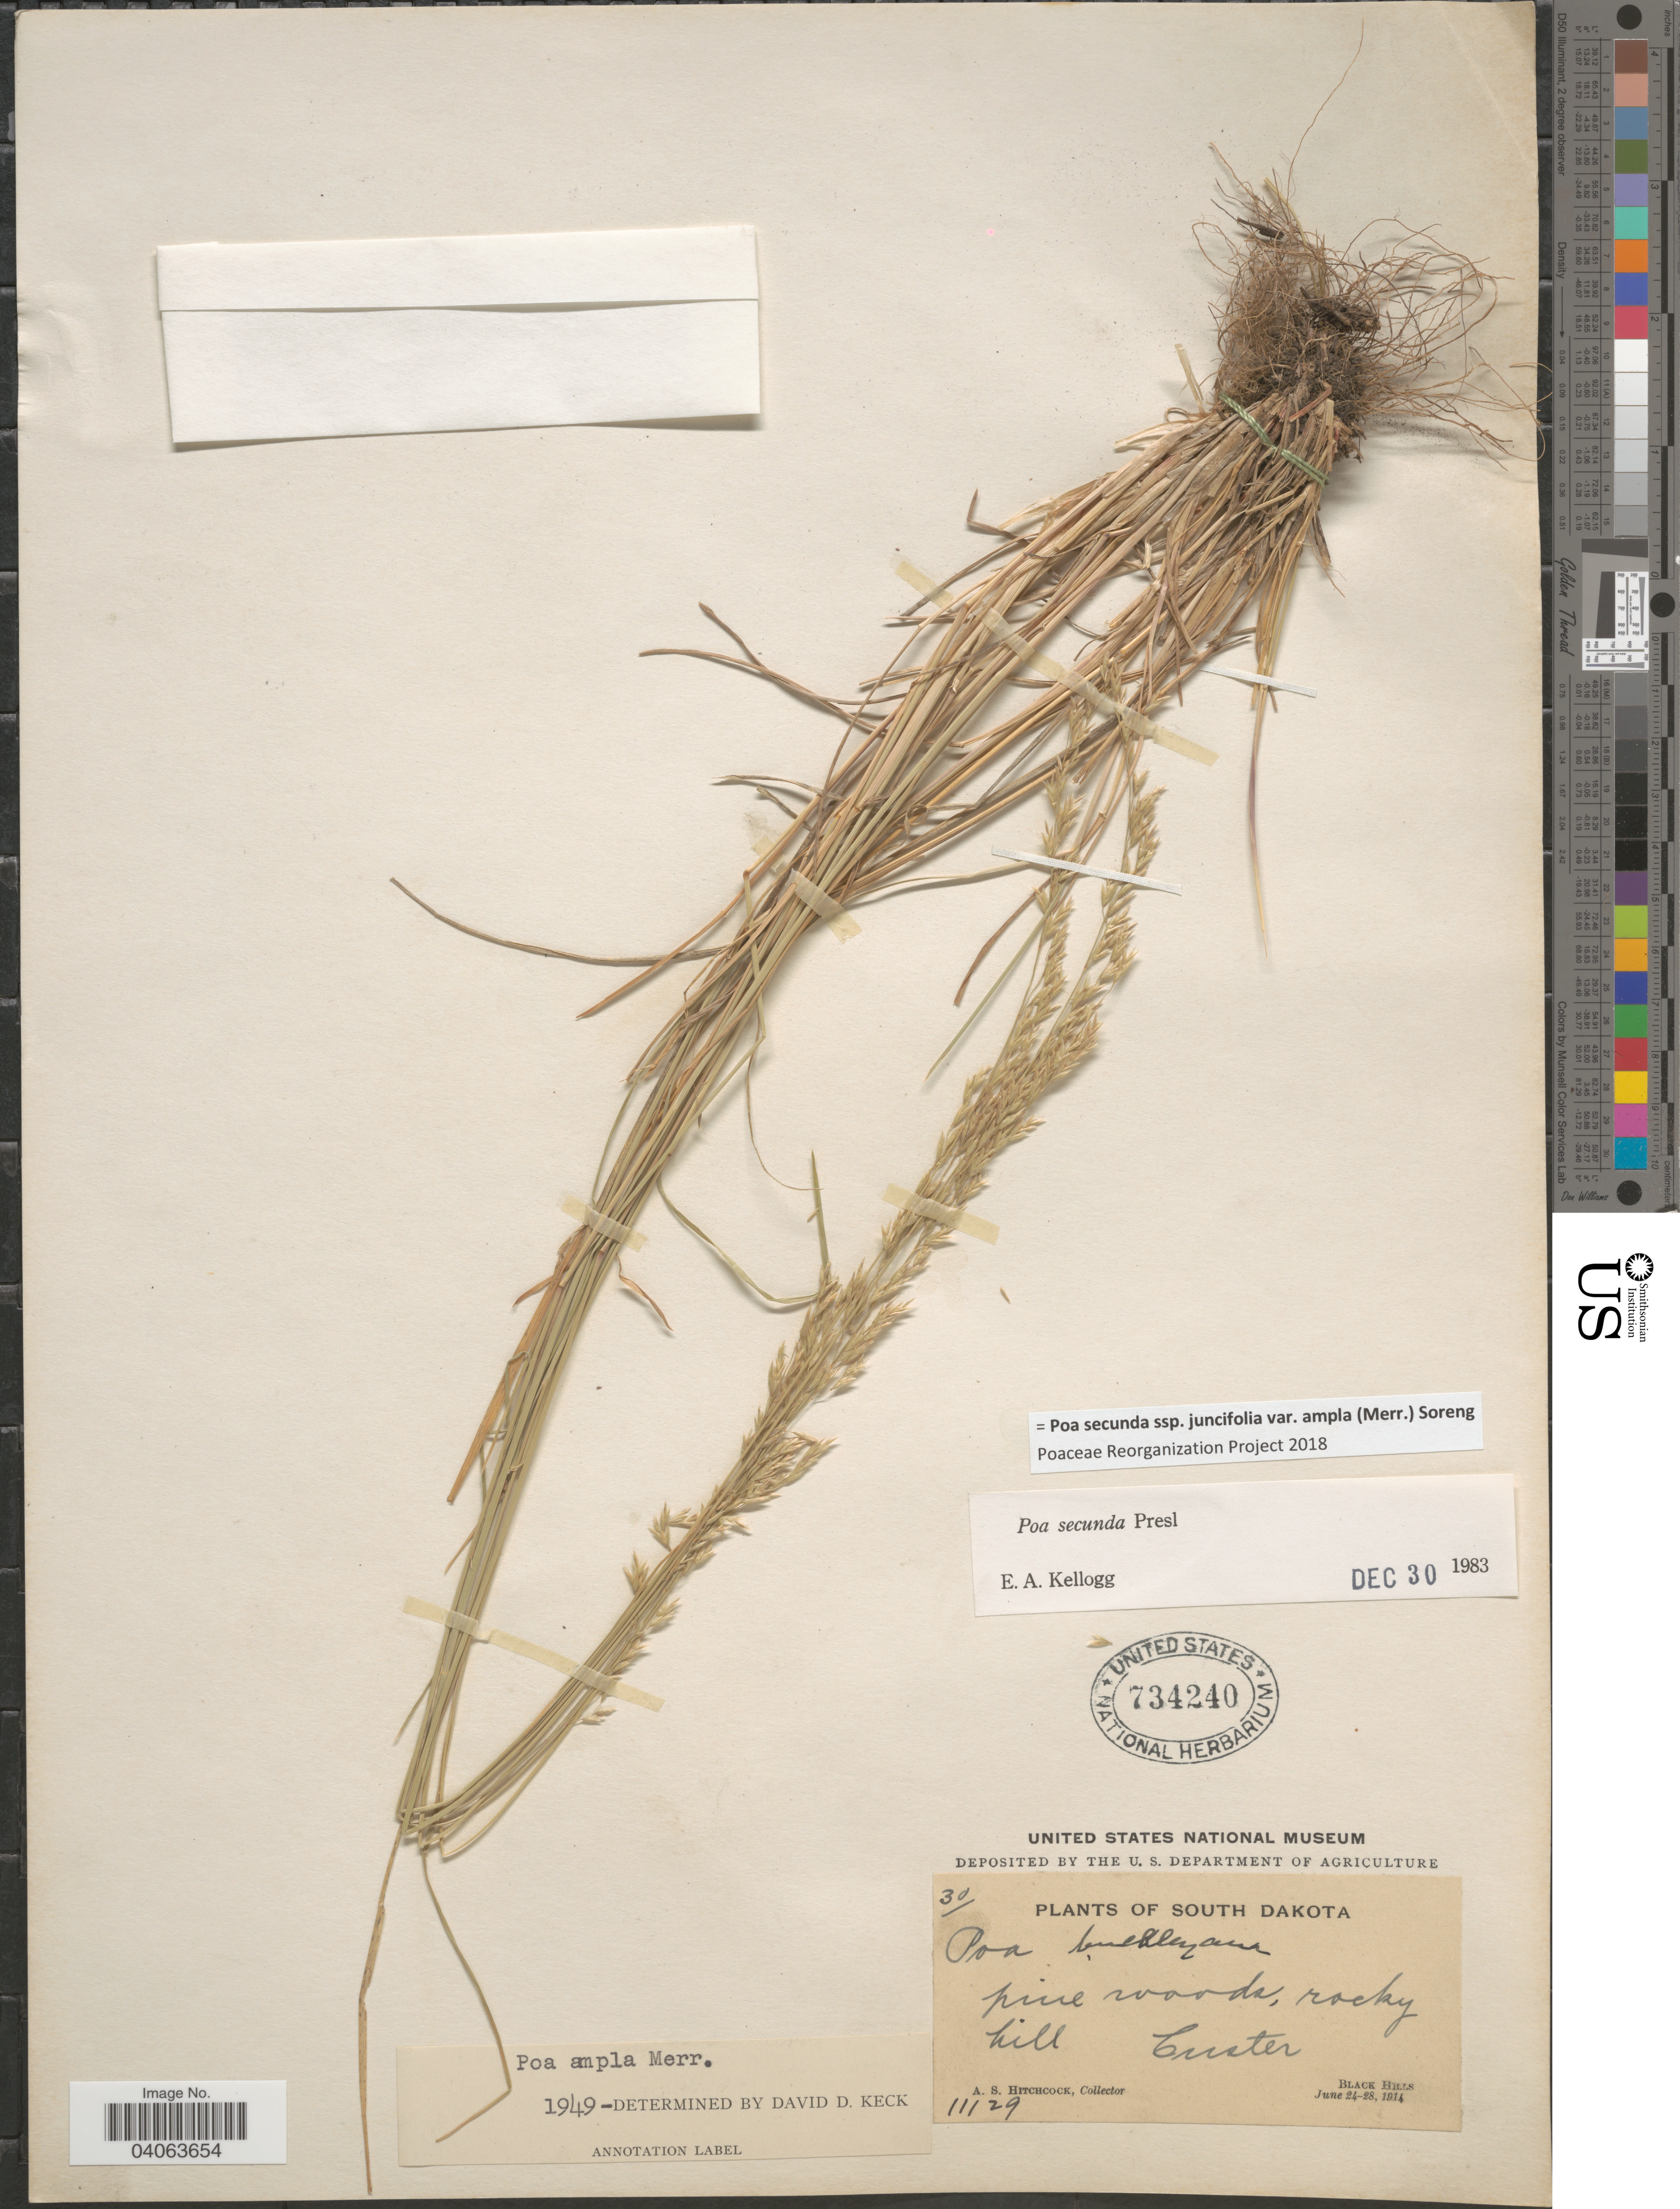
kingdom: Plantae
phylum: Tracheophyta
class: Liliopsida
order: Poales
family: Poaceae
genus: Poa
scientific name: Poa secunda subsp. juncifolia var. ampla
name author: (Merr.) Soreng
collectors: A. S. Hitchcock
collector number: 11129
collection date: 1914-06-24/1914-06-28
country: United States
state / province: South Dakota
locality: Custer, Black Hills.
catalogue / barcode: US 734240